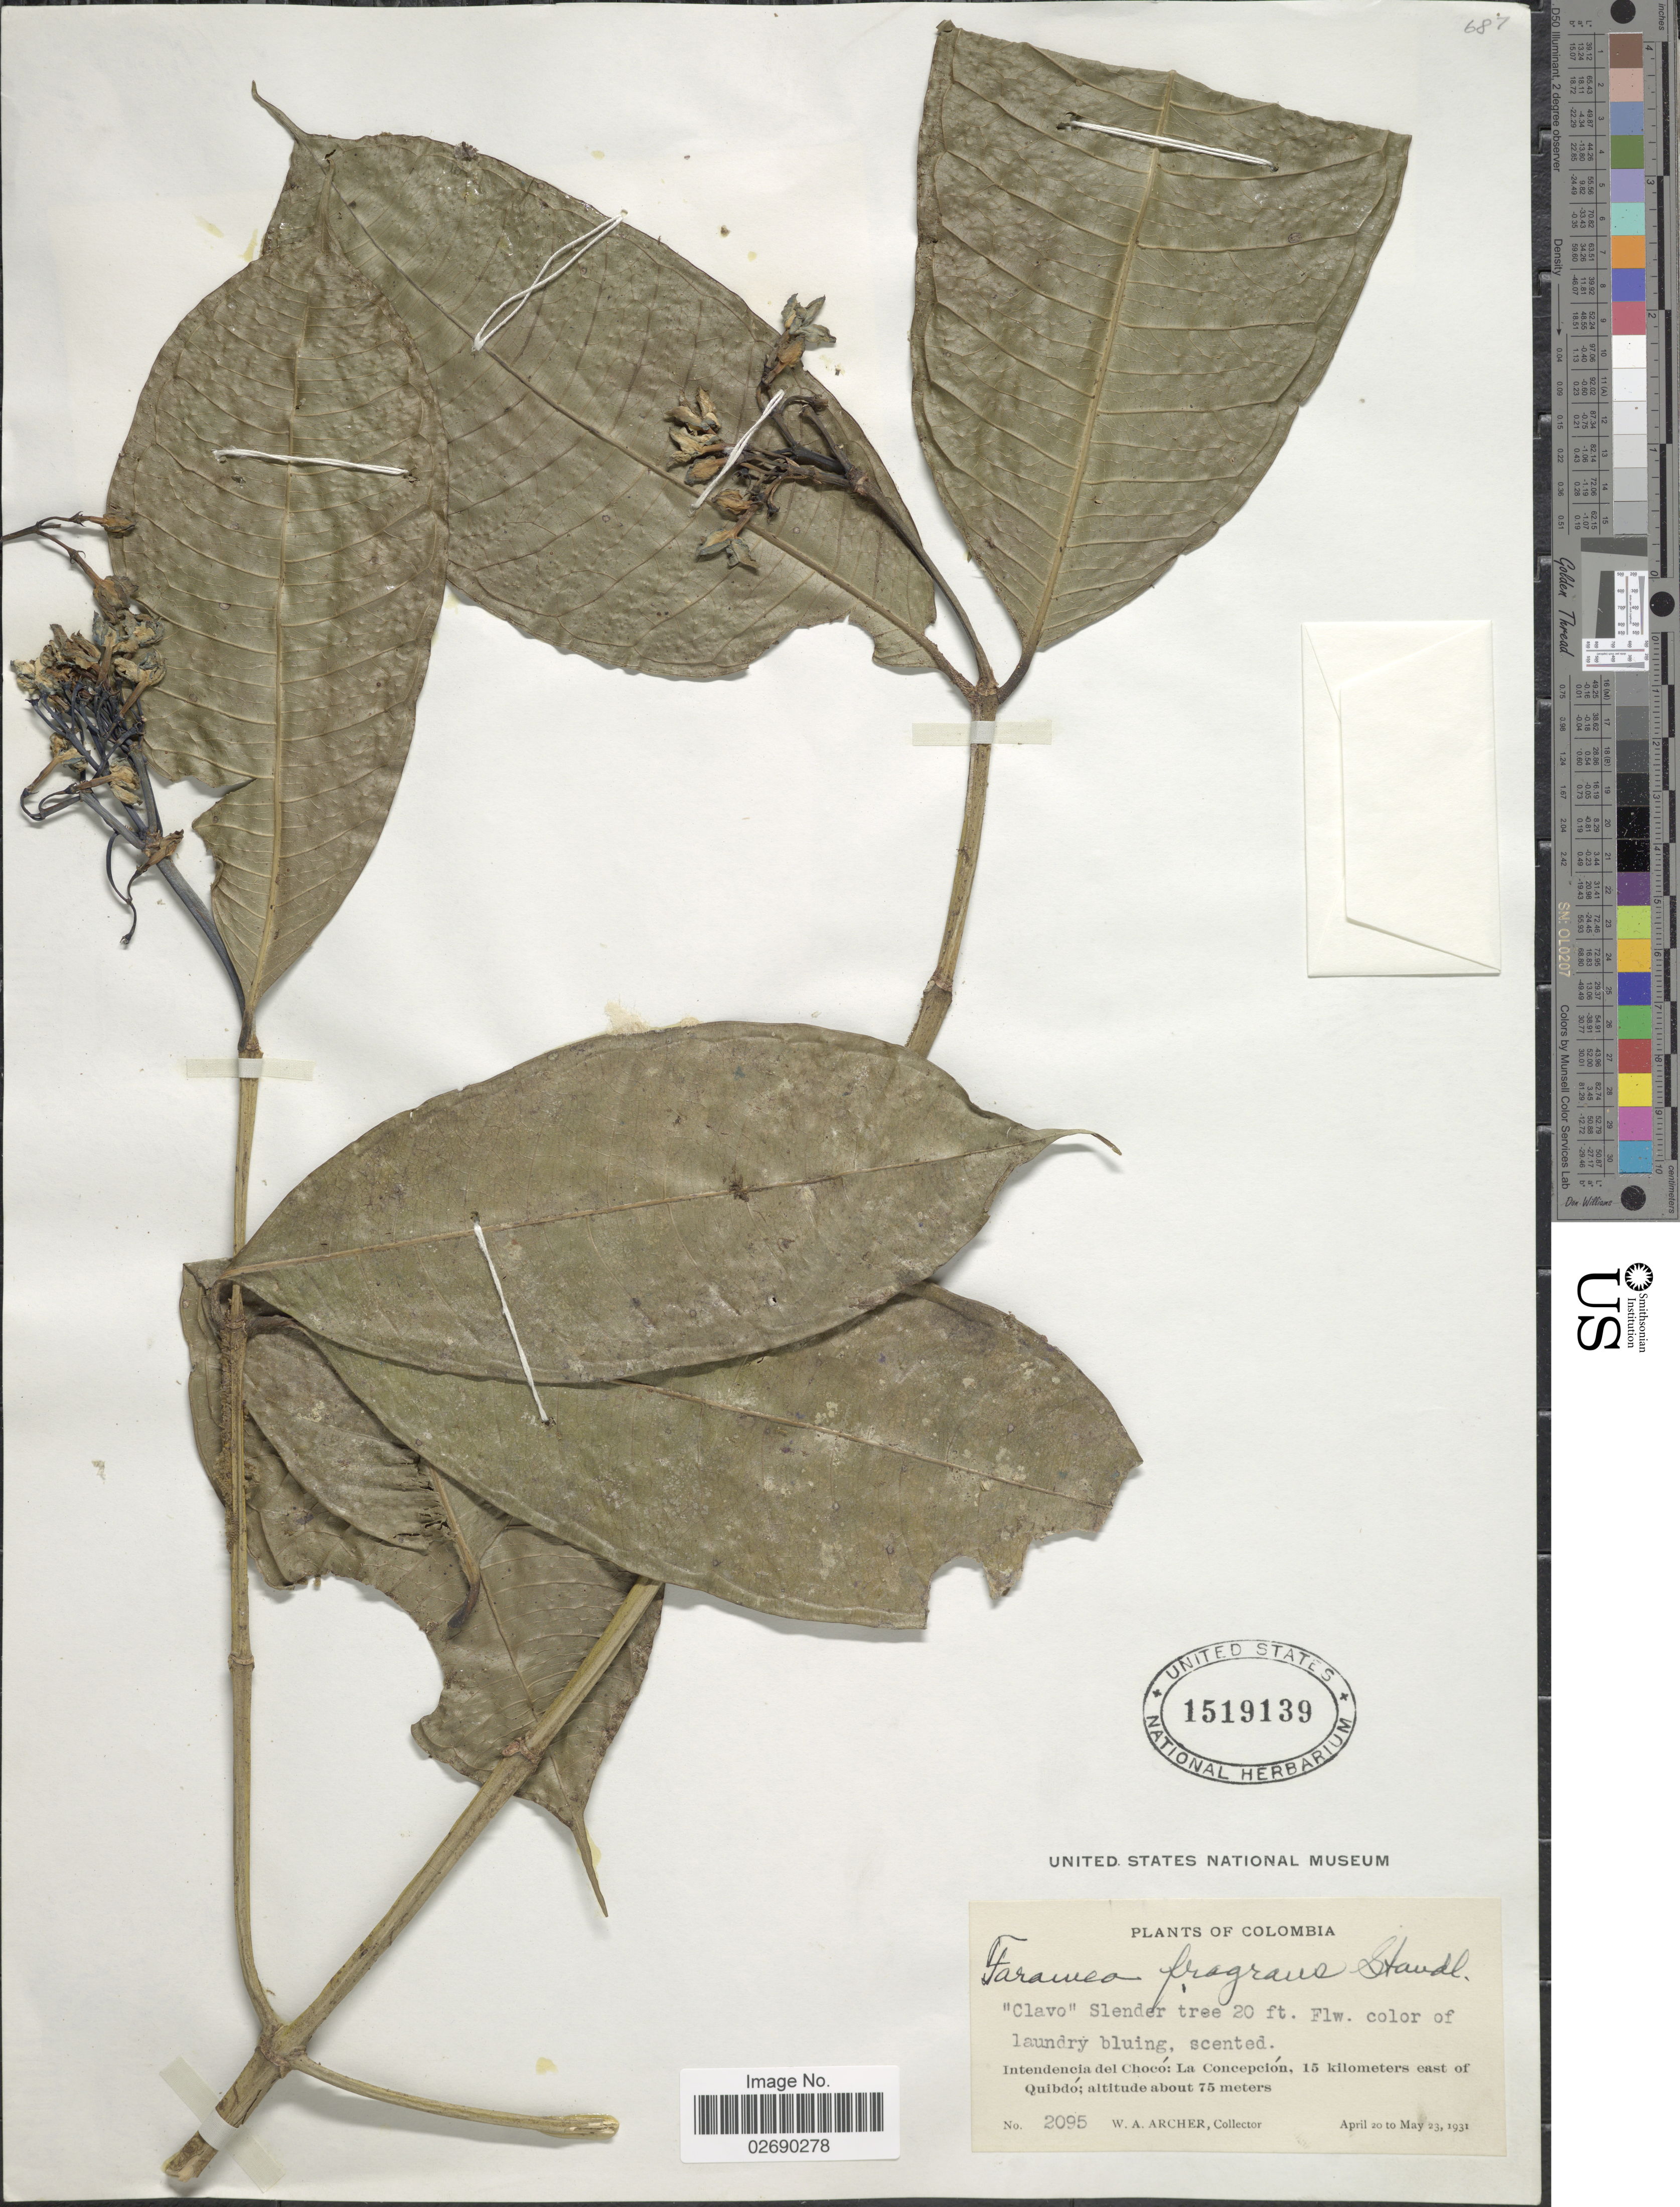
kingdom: Plantae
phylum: Tracheophyta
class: Magnoliopsida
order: Gentianales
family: Rubiaceae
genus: Faramea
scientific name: Faramea fragrans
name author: Standl.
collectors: W. A. Archer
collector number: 2095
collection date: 1931-04-20/1931-05-23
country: Colombia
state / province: Chocó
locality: Intendencia del Chocó: La Concepción, 15 kilometers east of Quibdó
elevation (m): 75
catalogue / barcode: US 1519139